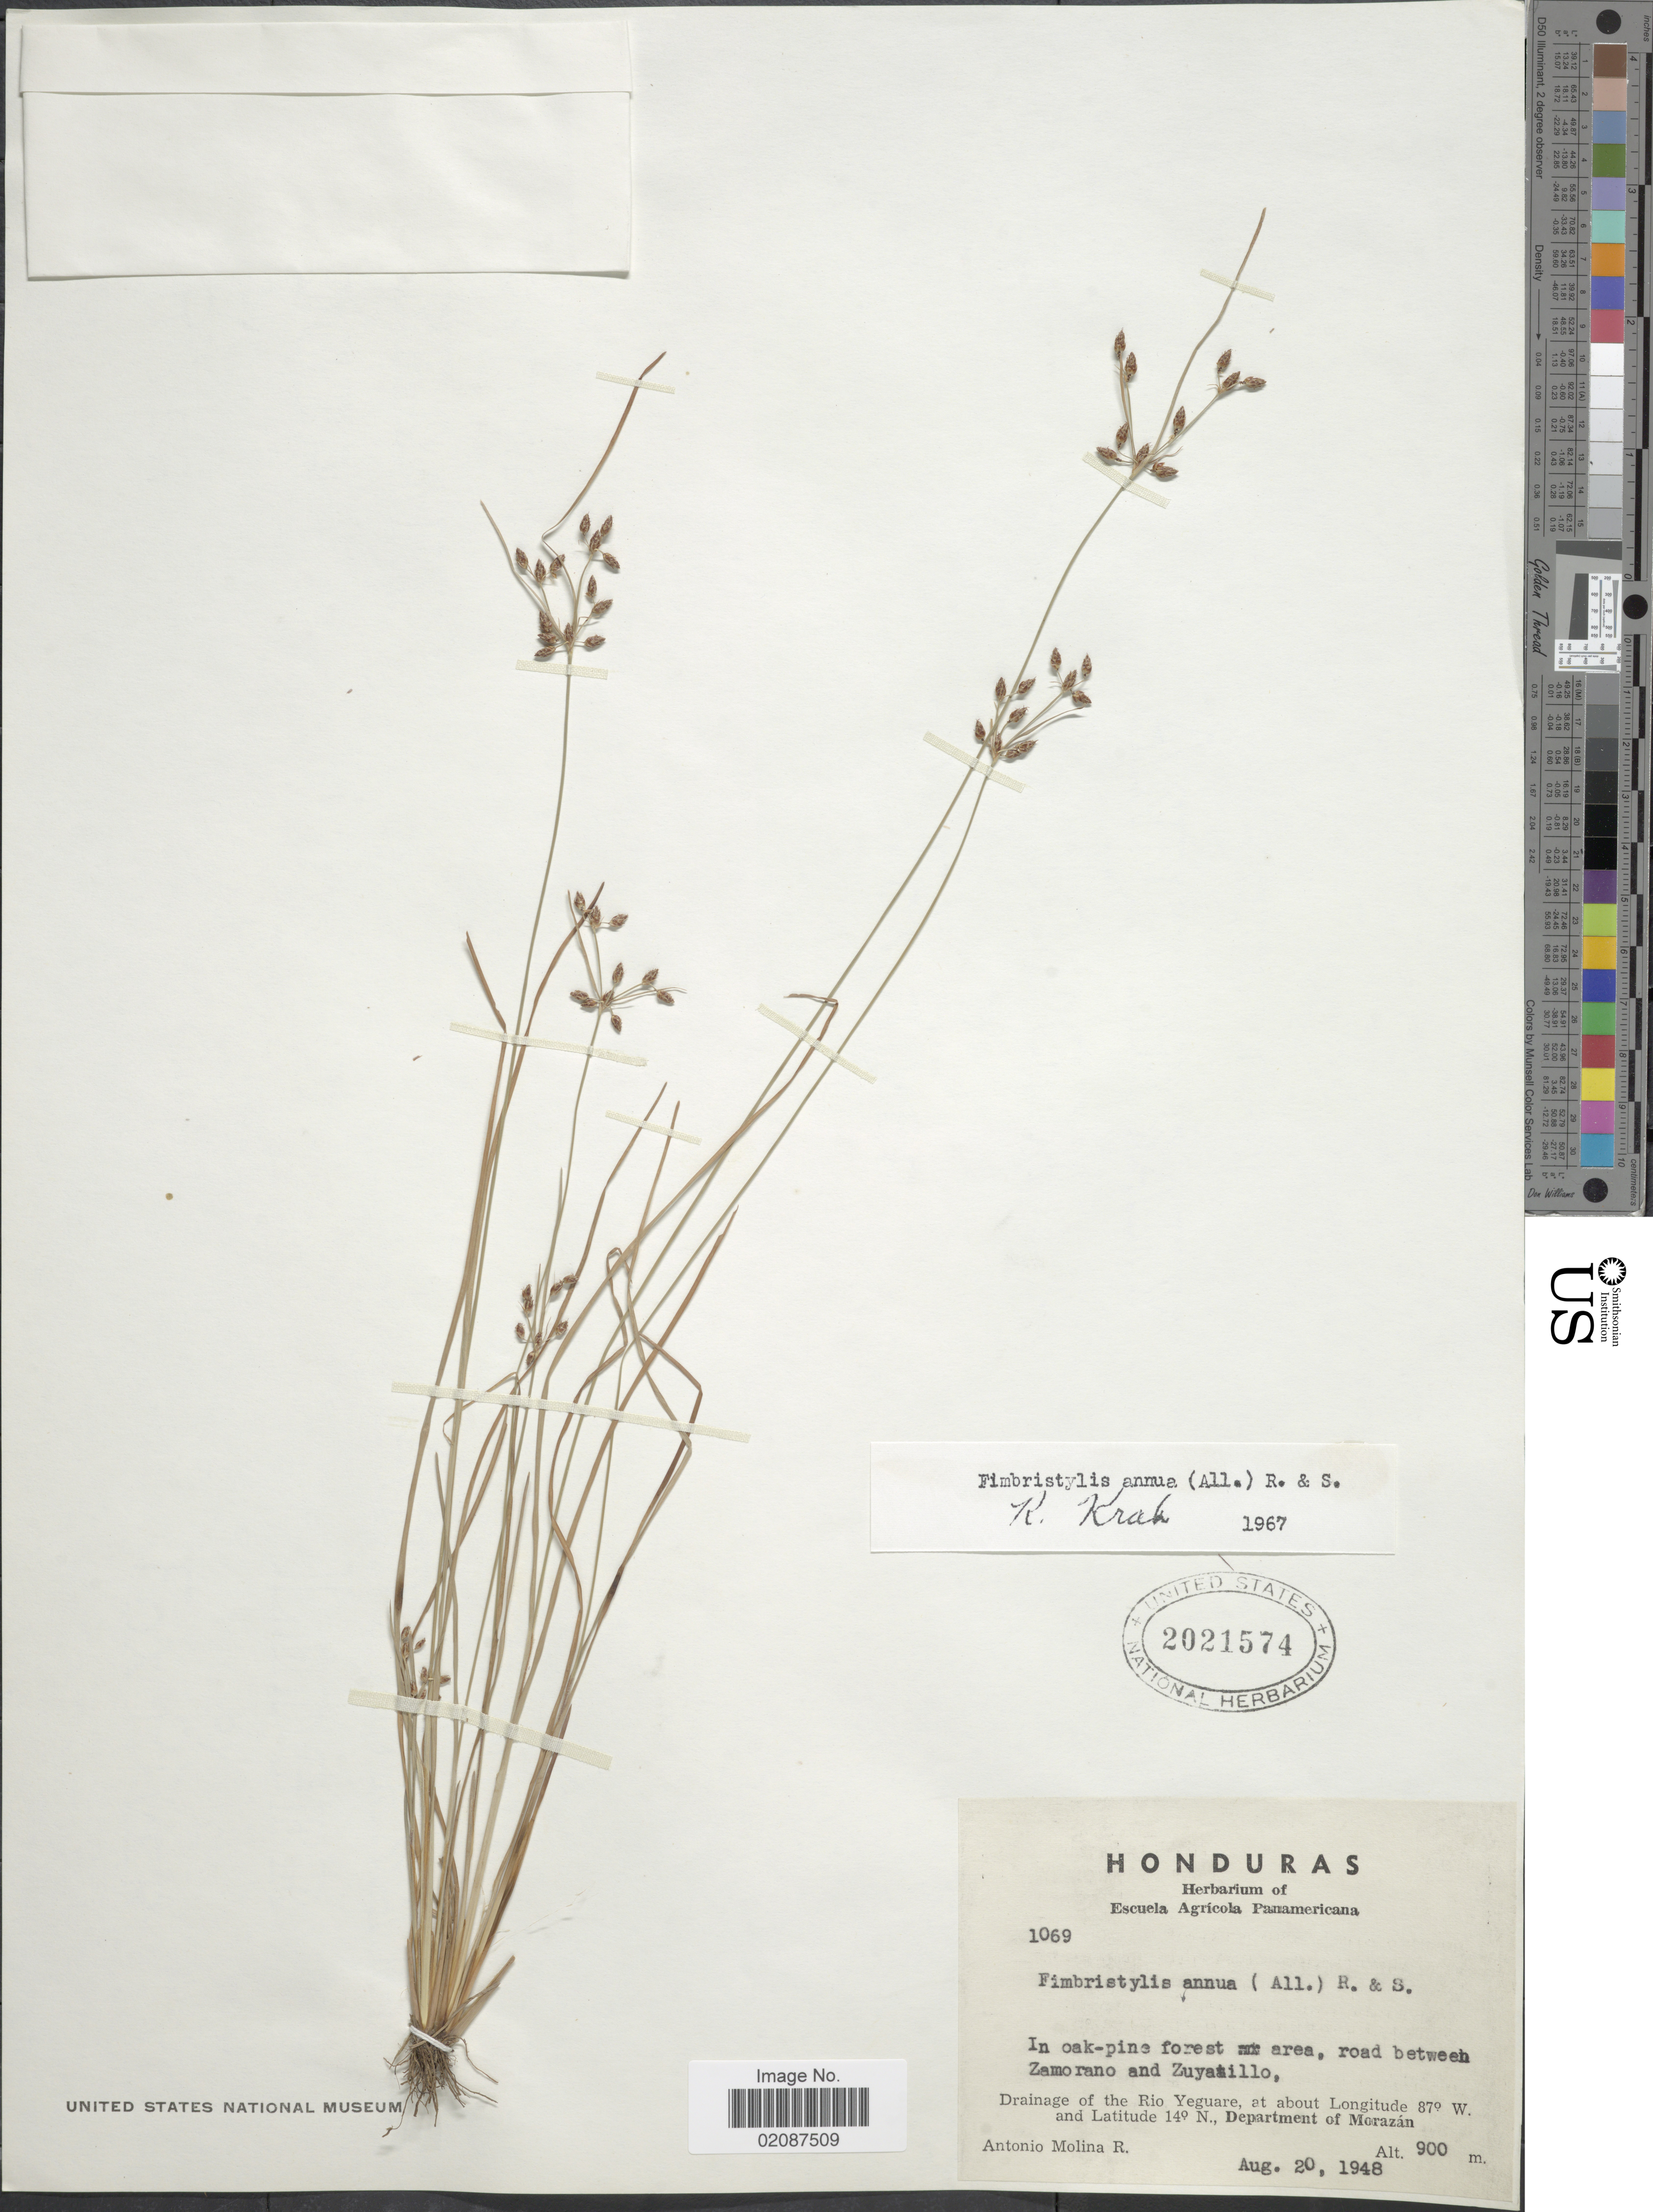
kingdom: Plantae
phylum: Tracheophyta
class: Liliopsida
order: Poales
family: Cyperaceae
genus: Fimbristylis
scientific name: Fimbristylis annua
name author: (All.) Roem. & Schult.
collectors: A. Molina R.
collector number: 1069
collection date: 1948-08-20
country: Honduras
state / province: Fco. Morazán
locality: In oak-pine forest area, road between Zamorano and Zuyatillo, Drainage of the Rio Yeguare, Department of Morazan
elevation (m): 900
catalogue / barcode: US 2021574